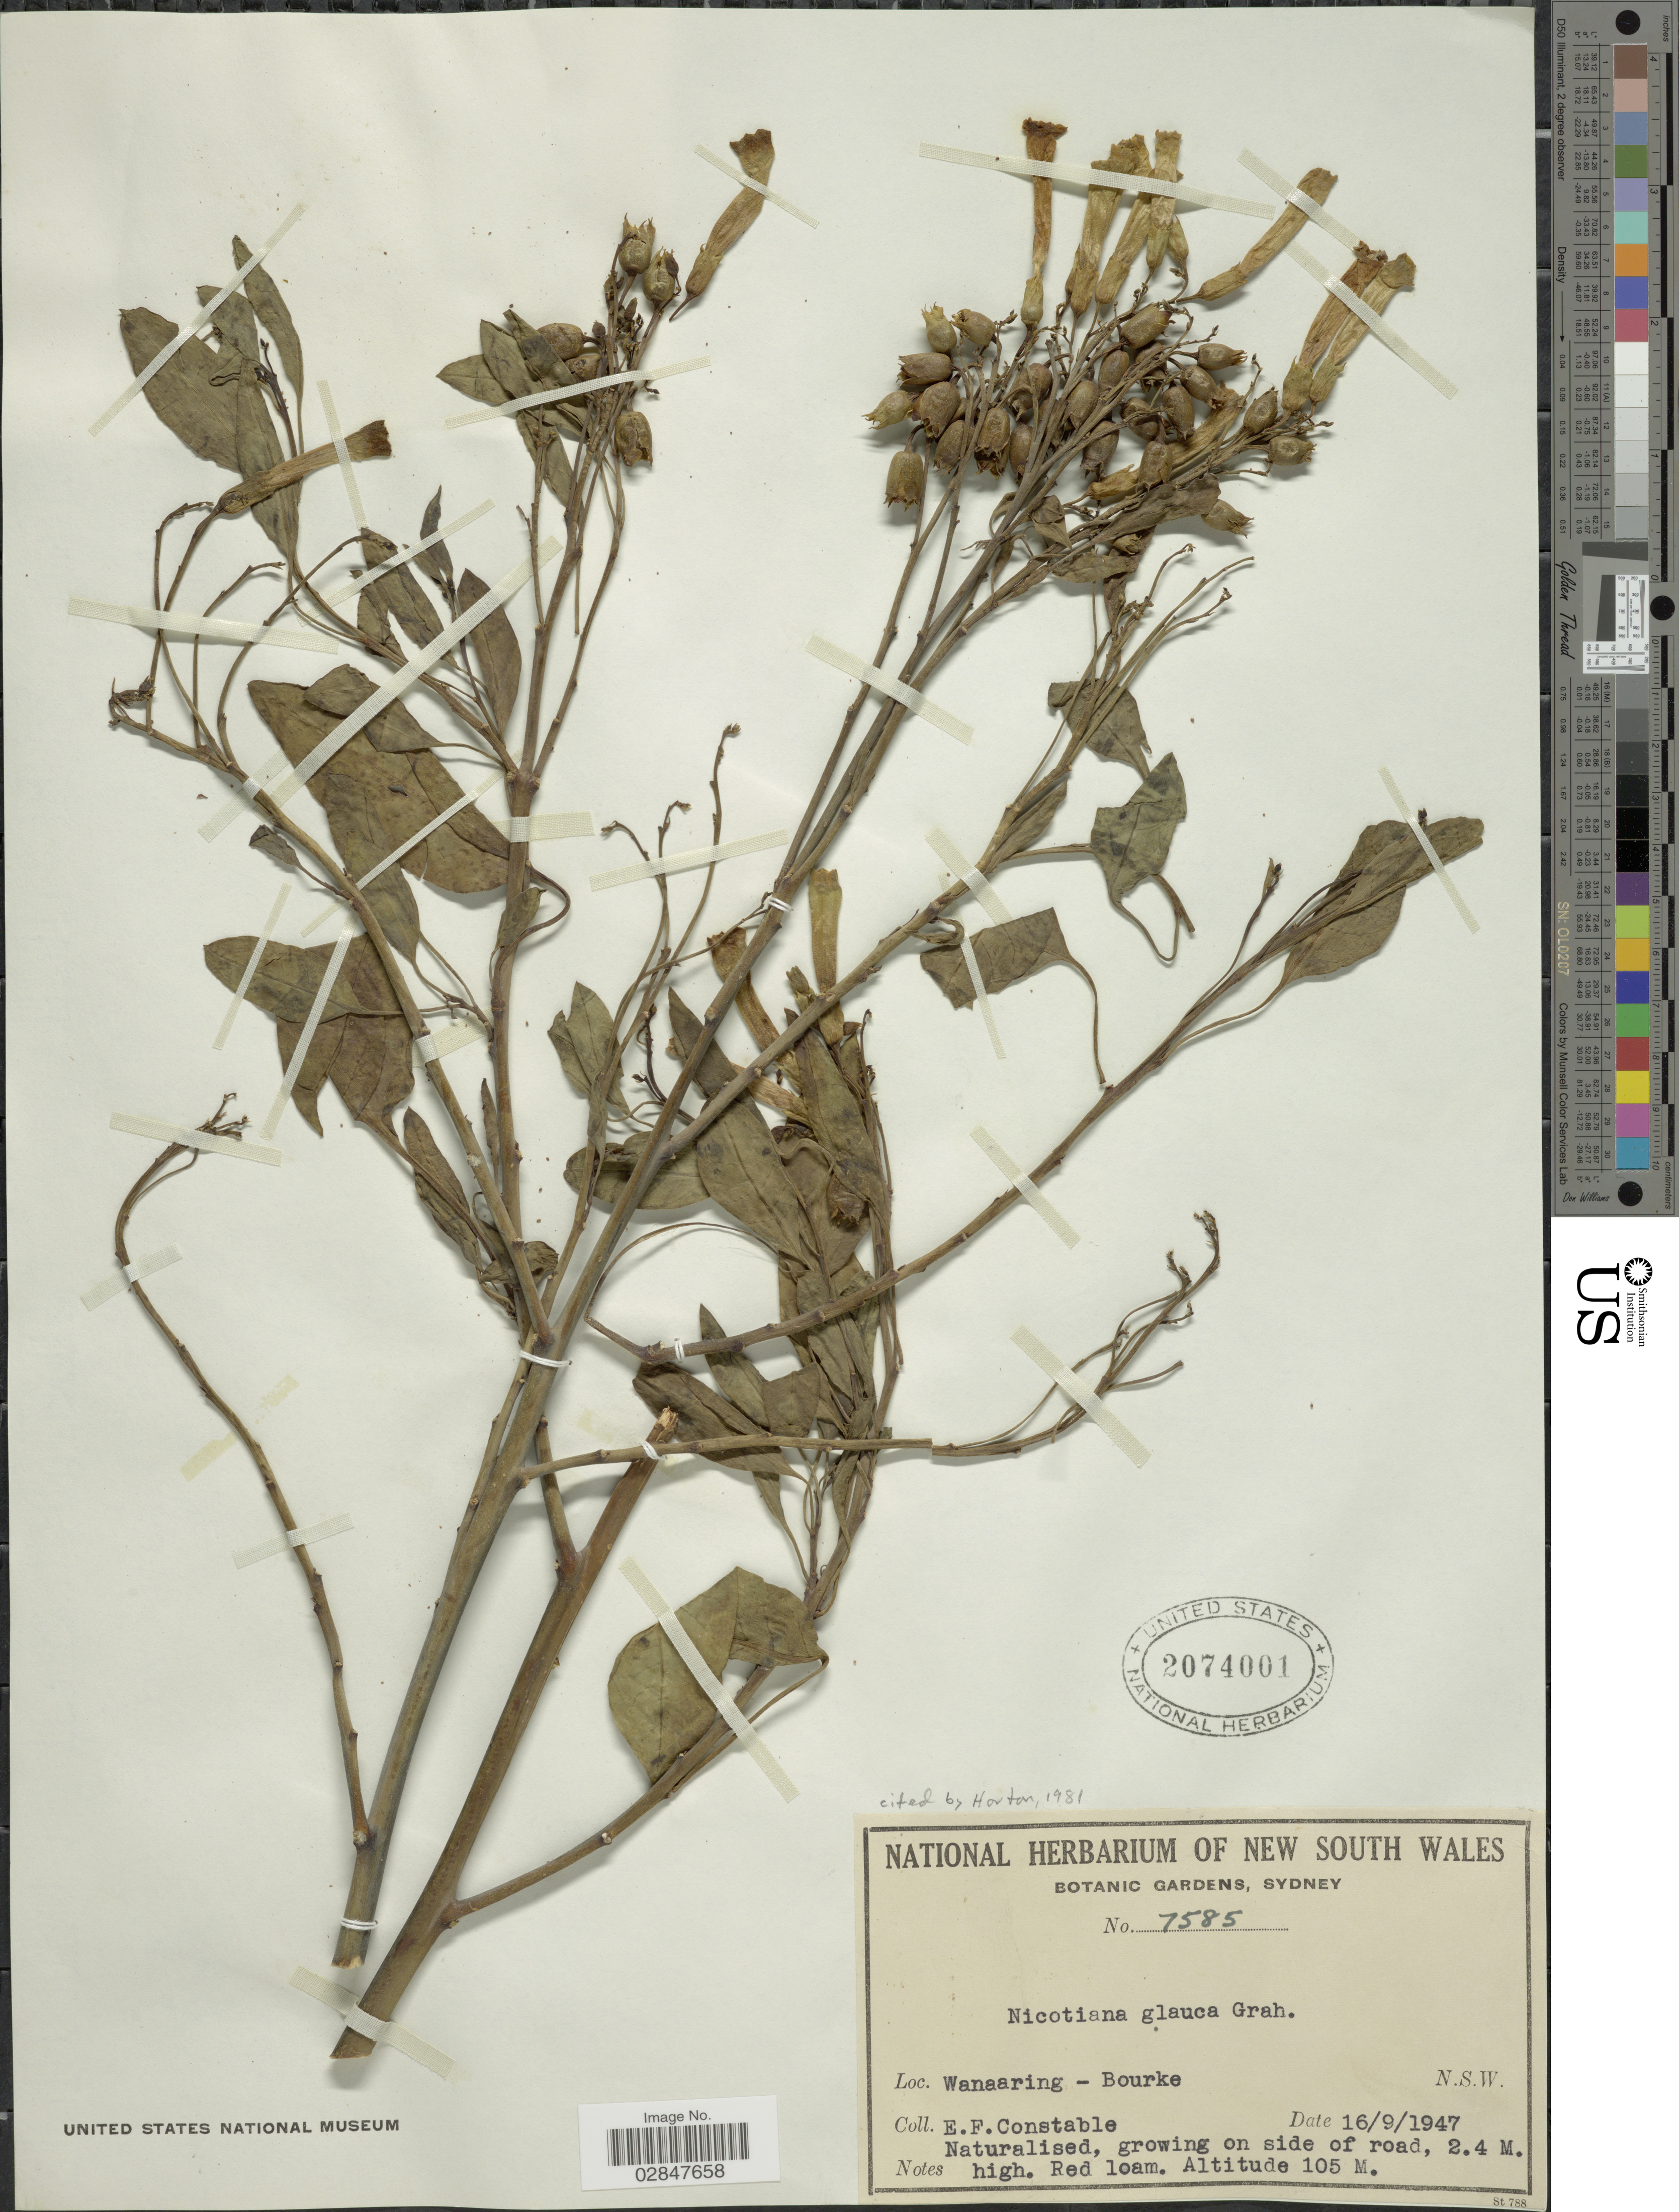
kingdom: Plantae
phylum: Tracheophyta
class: Magnoliopsida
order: Solanales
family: Solanaceae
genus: Nicotiana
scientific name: Nicotiana glauca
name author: Graham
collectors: E. F. Constable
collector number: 7585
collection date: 1947-09-16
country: Australia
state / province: New South Wales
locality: Wanaaring- Bourke. N.S.W.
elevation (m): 105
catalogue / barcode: US 2074001